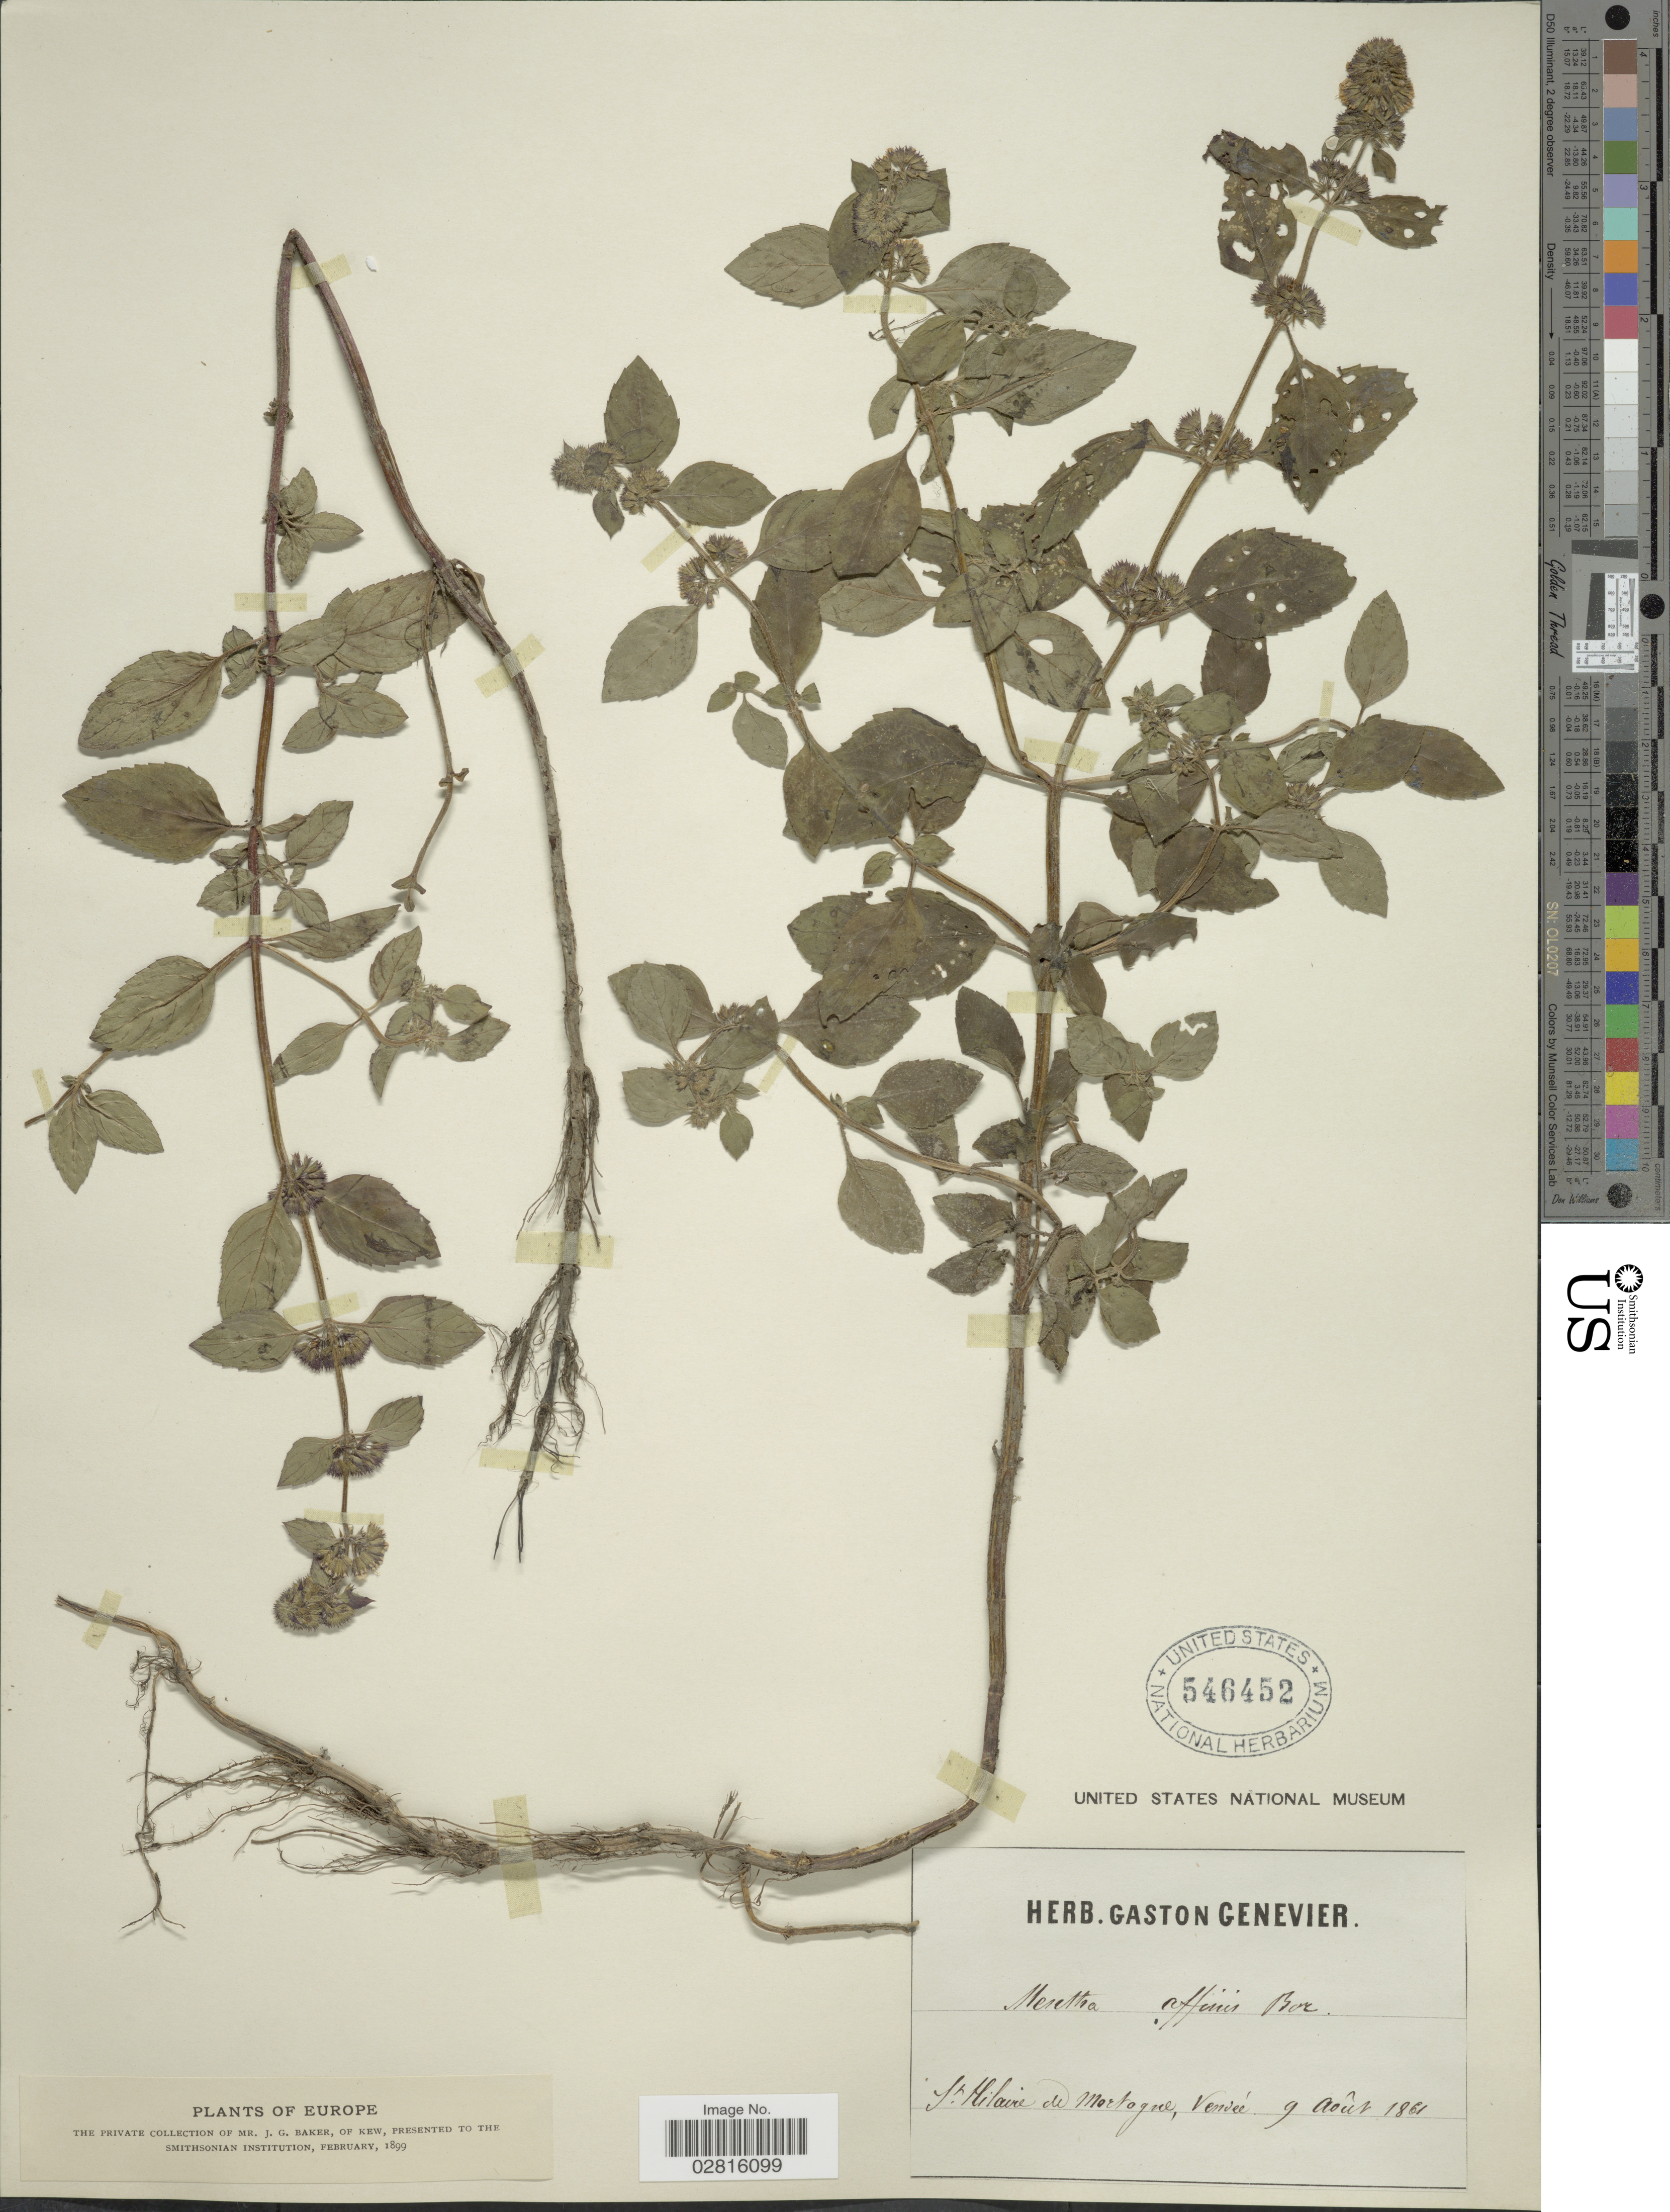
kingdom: Plantae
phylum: Tracheophyta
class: Magnoliopsida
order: Lamiales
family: Lamiaceae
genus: Mentha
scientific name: Mentha aquatica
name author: L.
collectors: ex herb. G. Genevier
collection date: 1861-08-09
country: France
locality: St. Hilaire de Mortagne, Vendée.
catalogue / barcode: US 546452